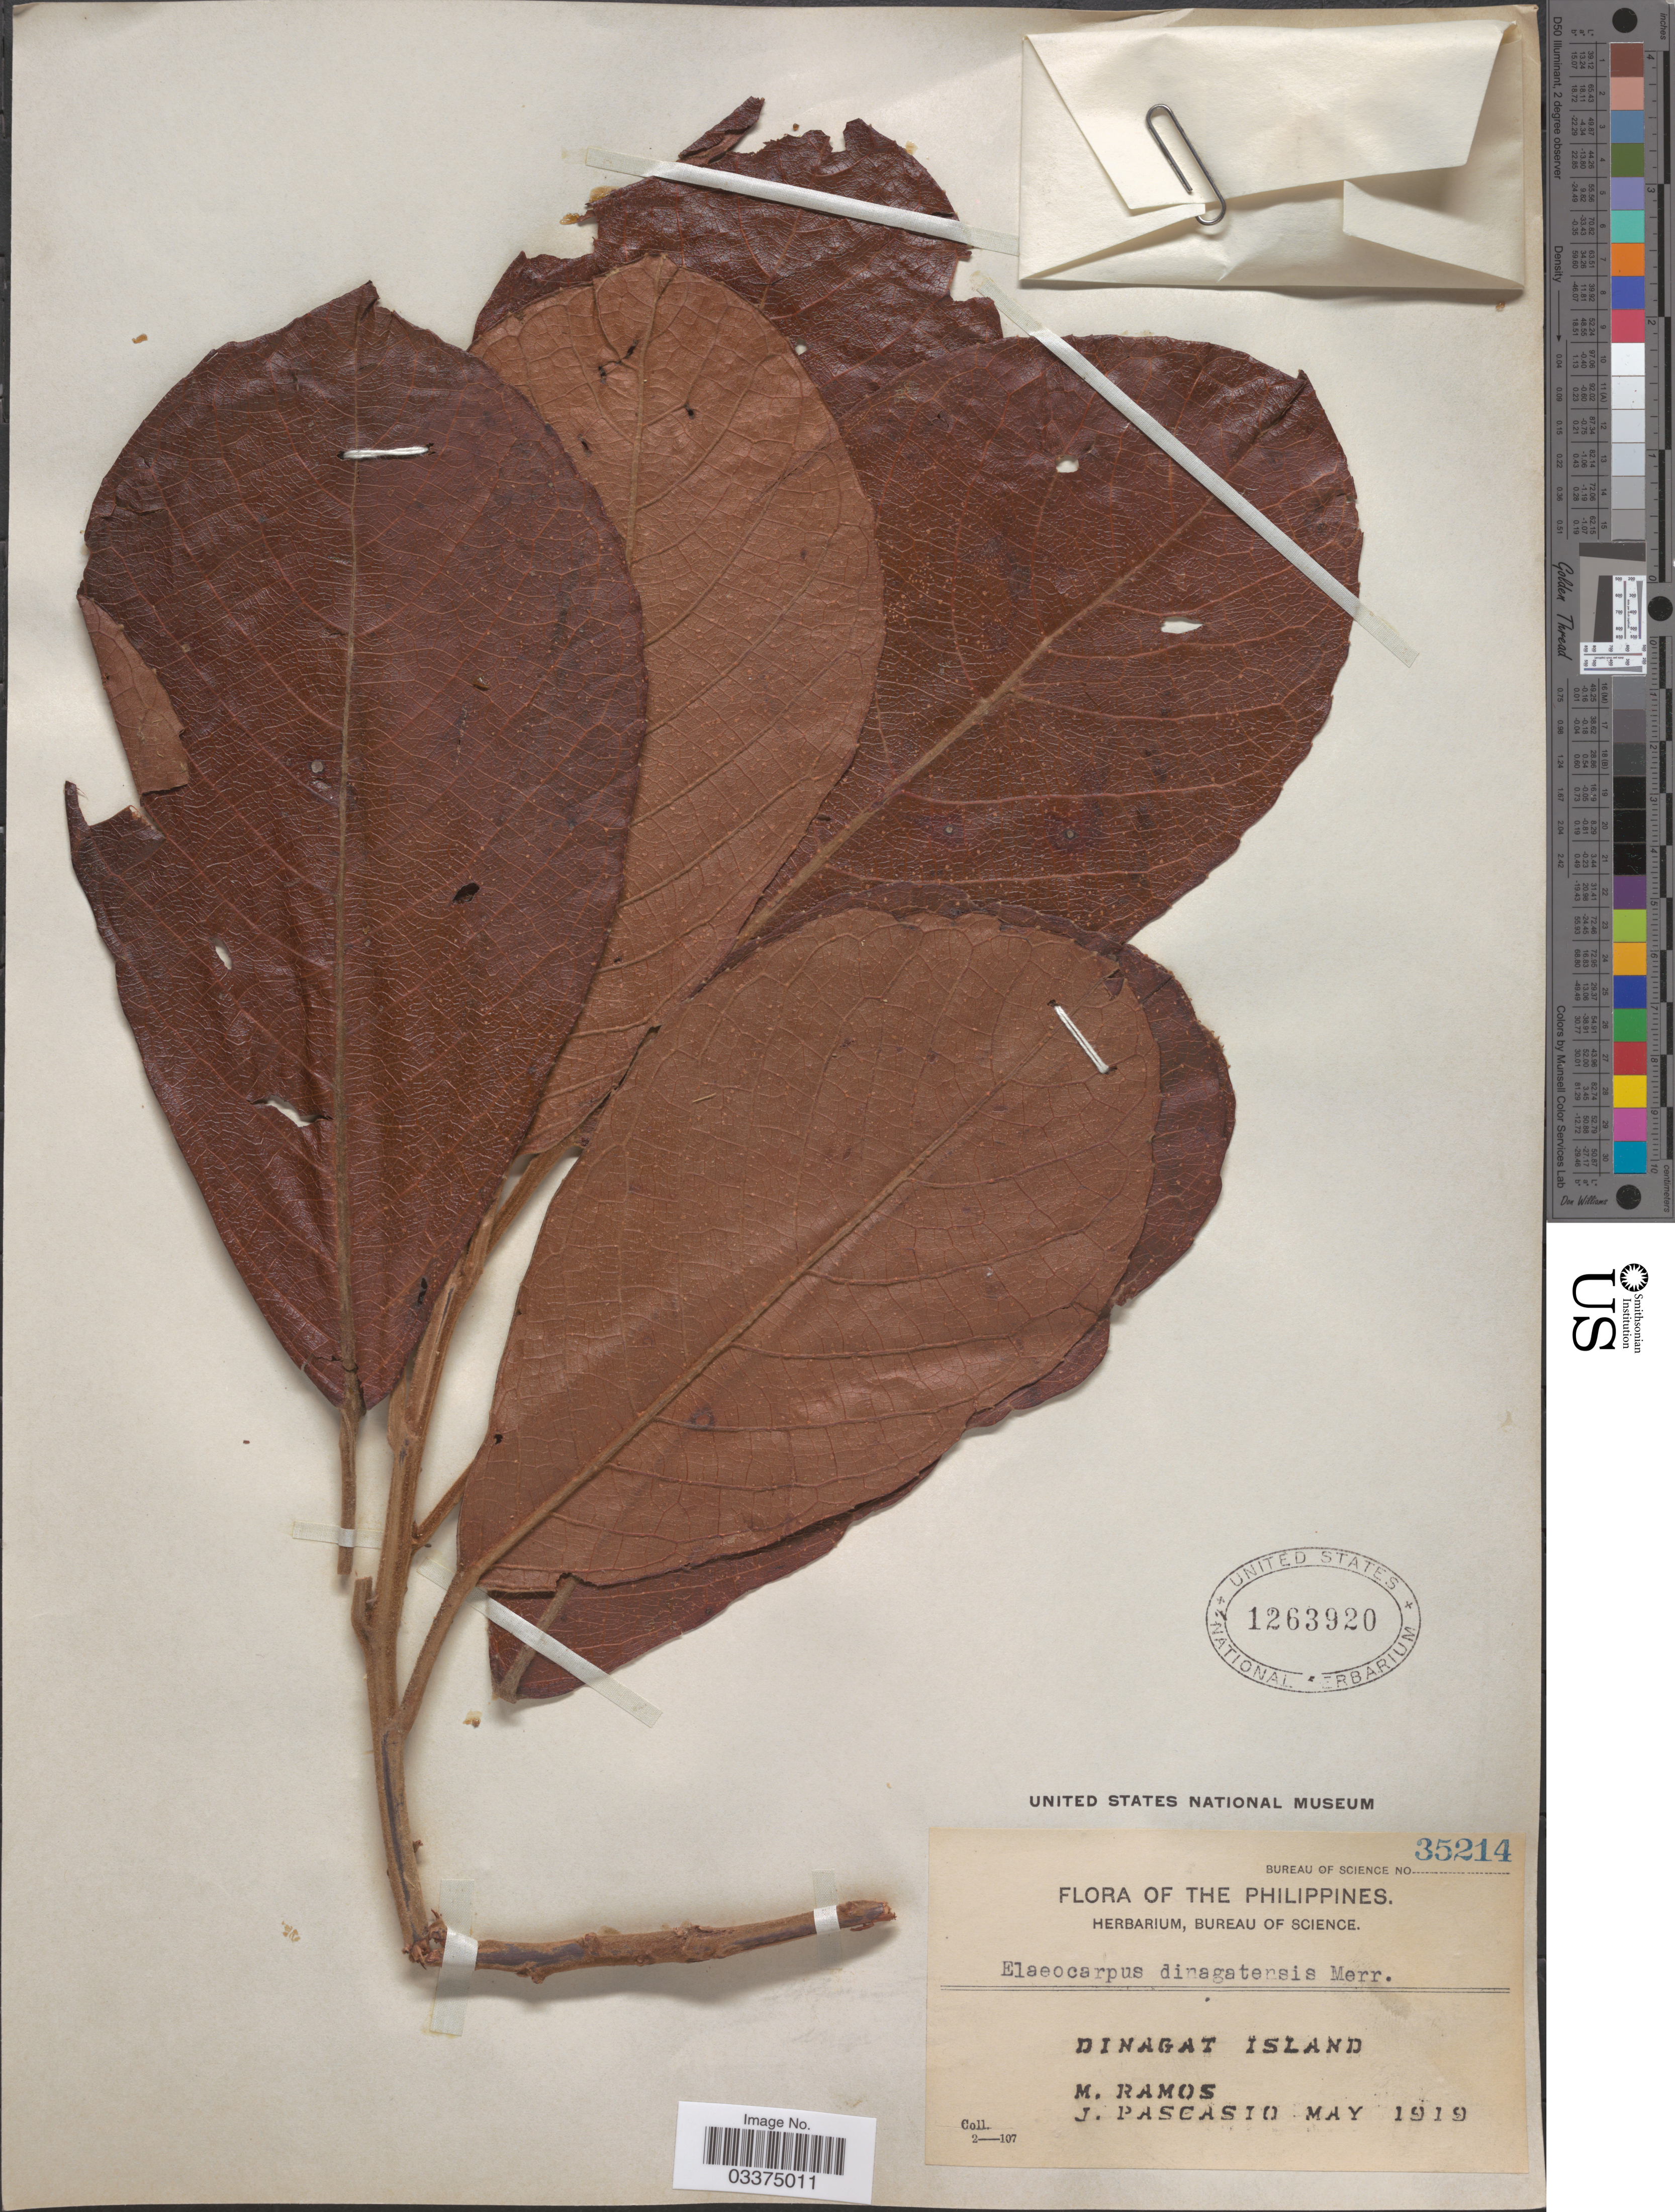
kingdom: Plantae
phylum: Tracheophyta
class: Magnoliopsida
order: Oxalidales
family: Elaeocarpaceae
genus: Elaeocarpus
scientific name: Elaeocarpus dinagatensis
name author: Merr.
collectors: M. Ramos & J. Pascasio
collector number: Bureau of Science 35214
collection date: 1919-05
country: Philippines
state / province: Caraga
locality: Dinagat Island.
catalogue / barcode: US 1263920